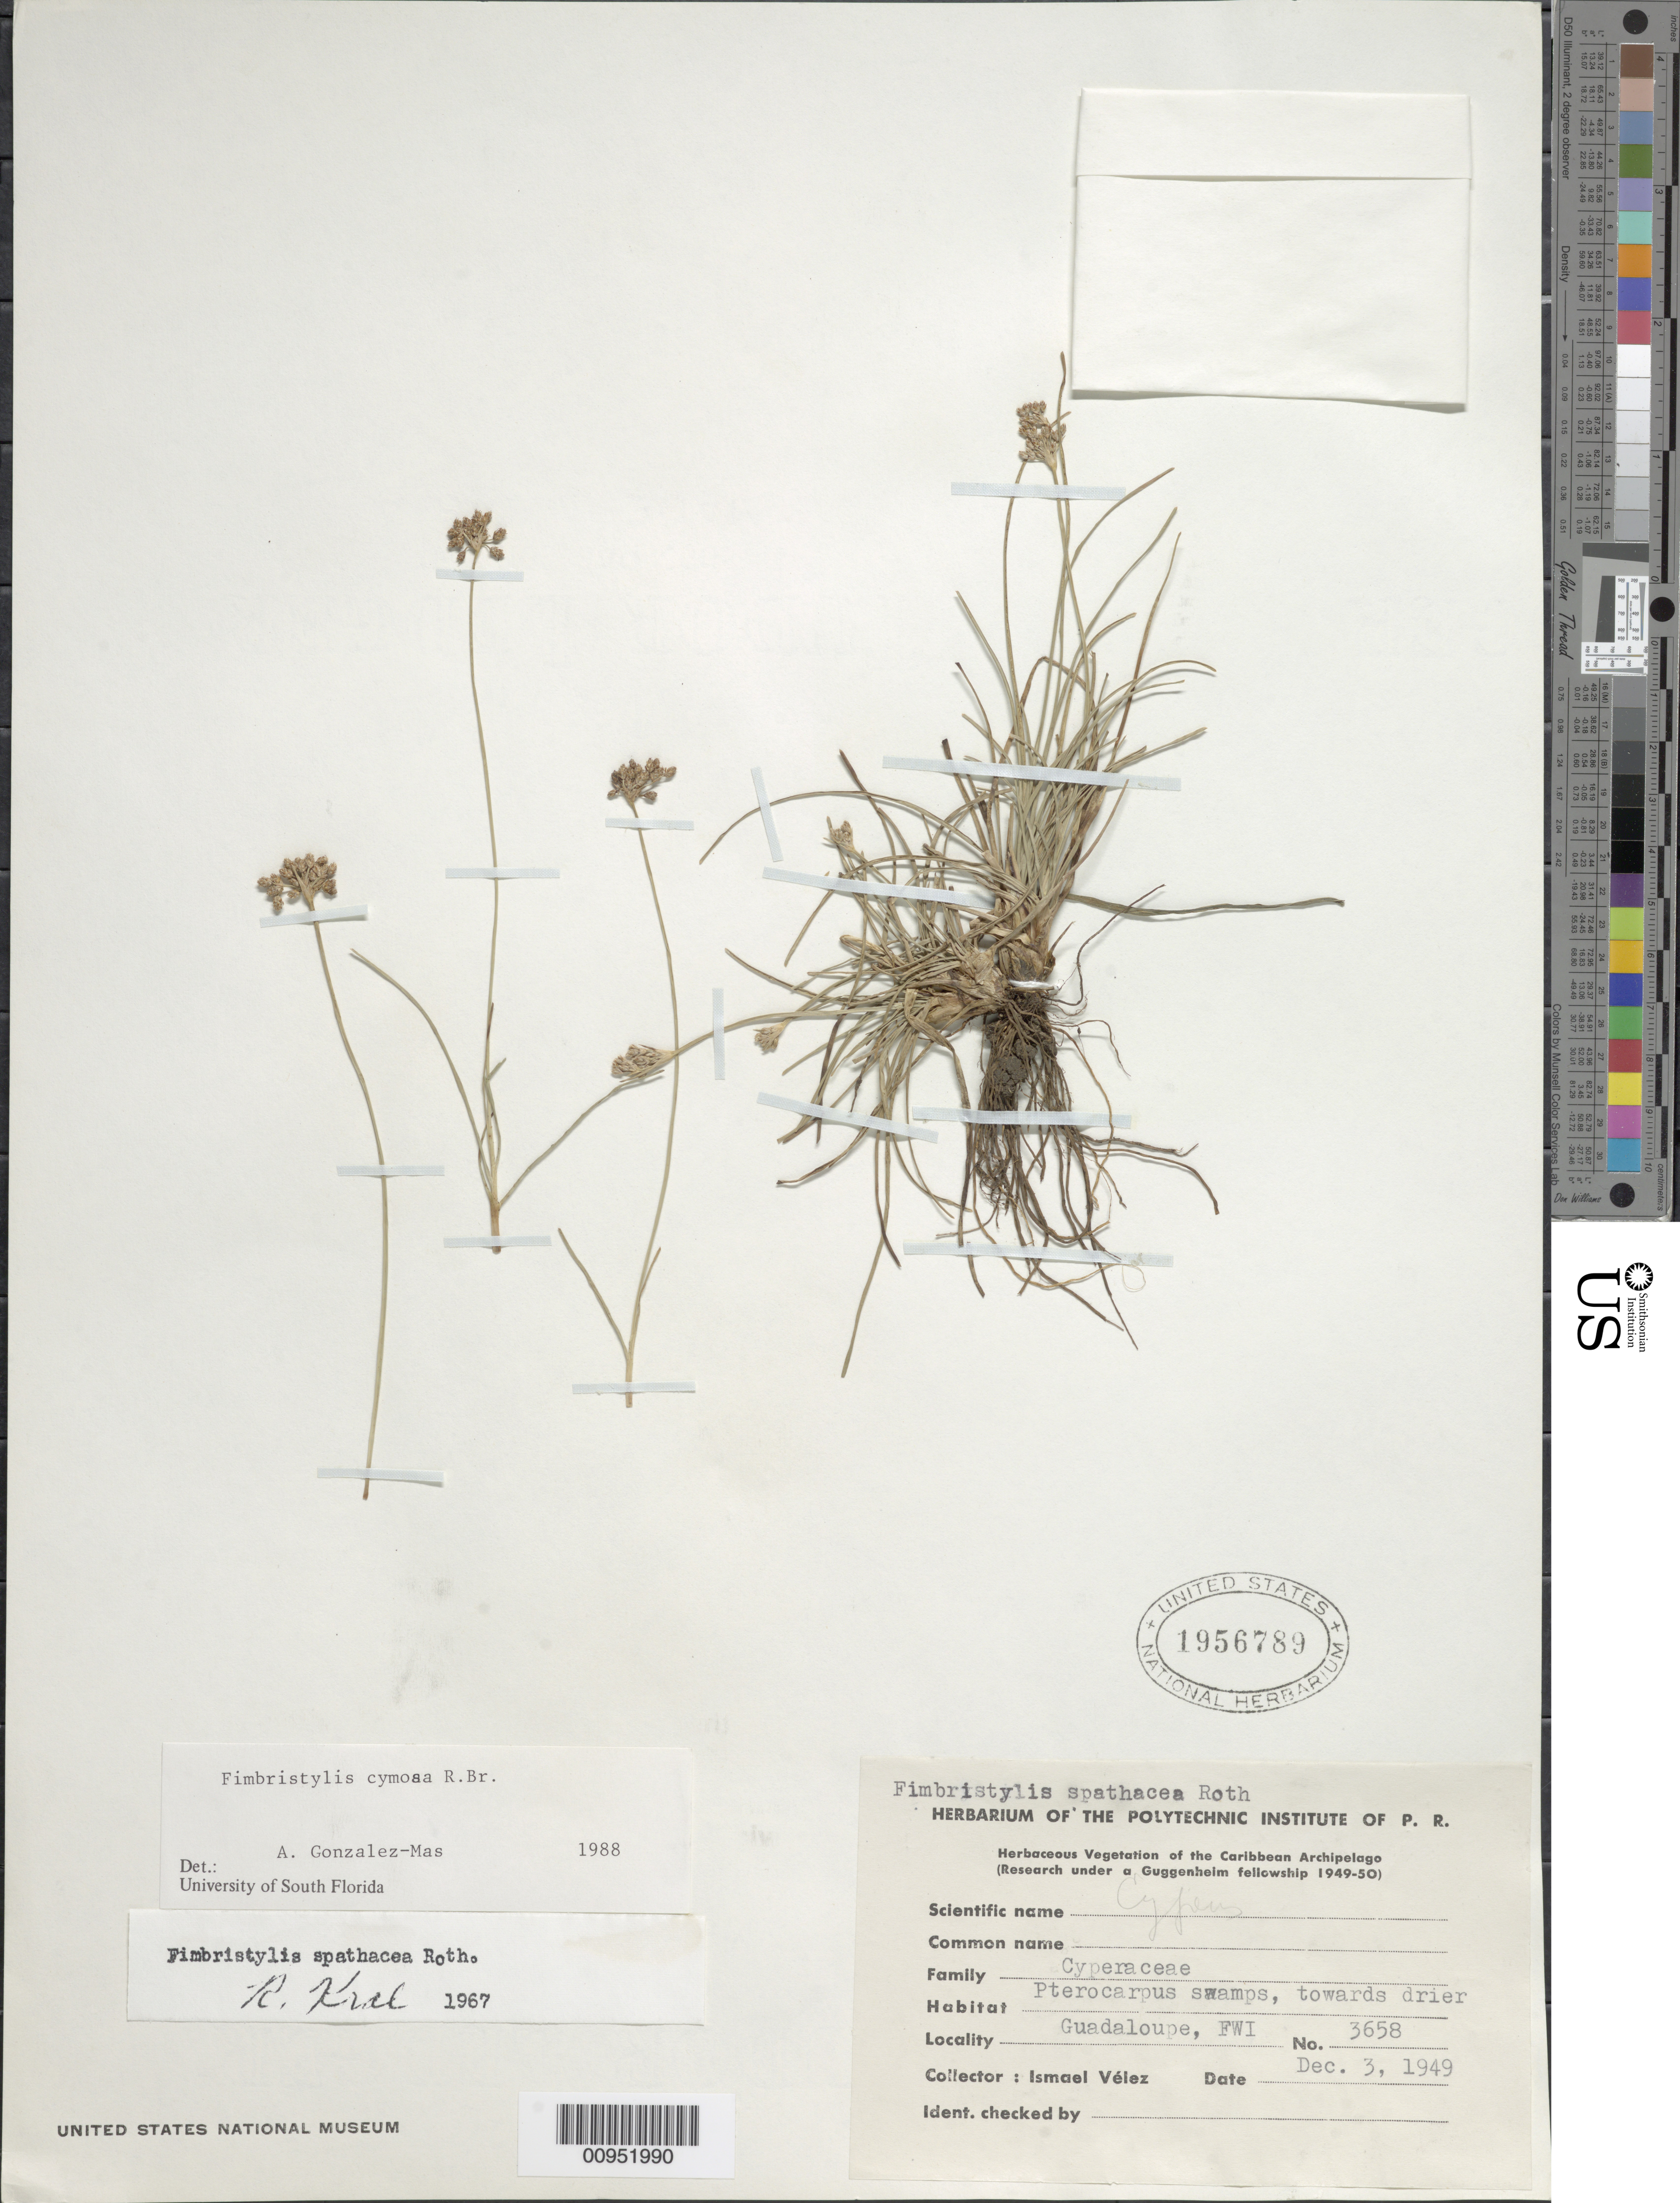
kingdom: Plantae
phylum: Tracheophyta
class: Liliopsida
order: Poales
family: Cyperaceae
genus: Fimbristylis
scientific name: Fimbristylis cymosa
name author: R. Br.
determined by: Gonzalez Mas, A.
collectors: I. Velez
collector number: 3658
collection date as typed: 03 Dec 1949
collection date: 1949-12-03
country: Guadeloupe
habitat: Pterocarpus swamps, towards drier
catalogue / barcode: US 1956789